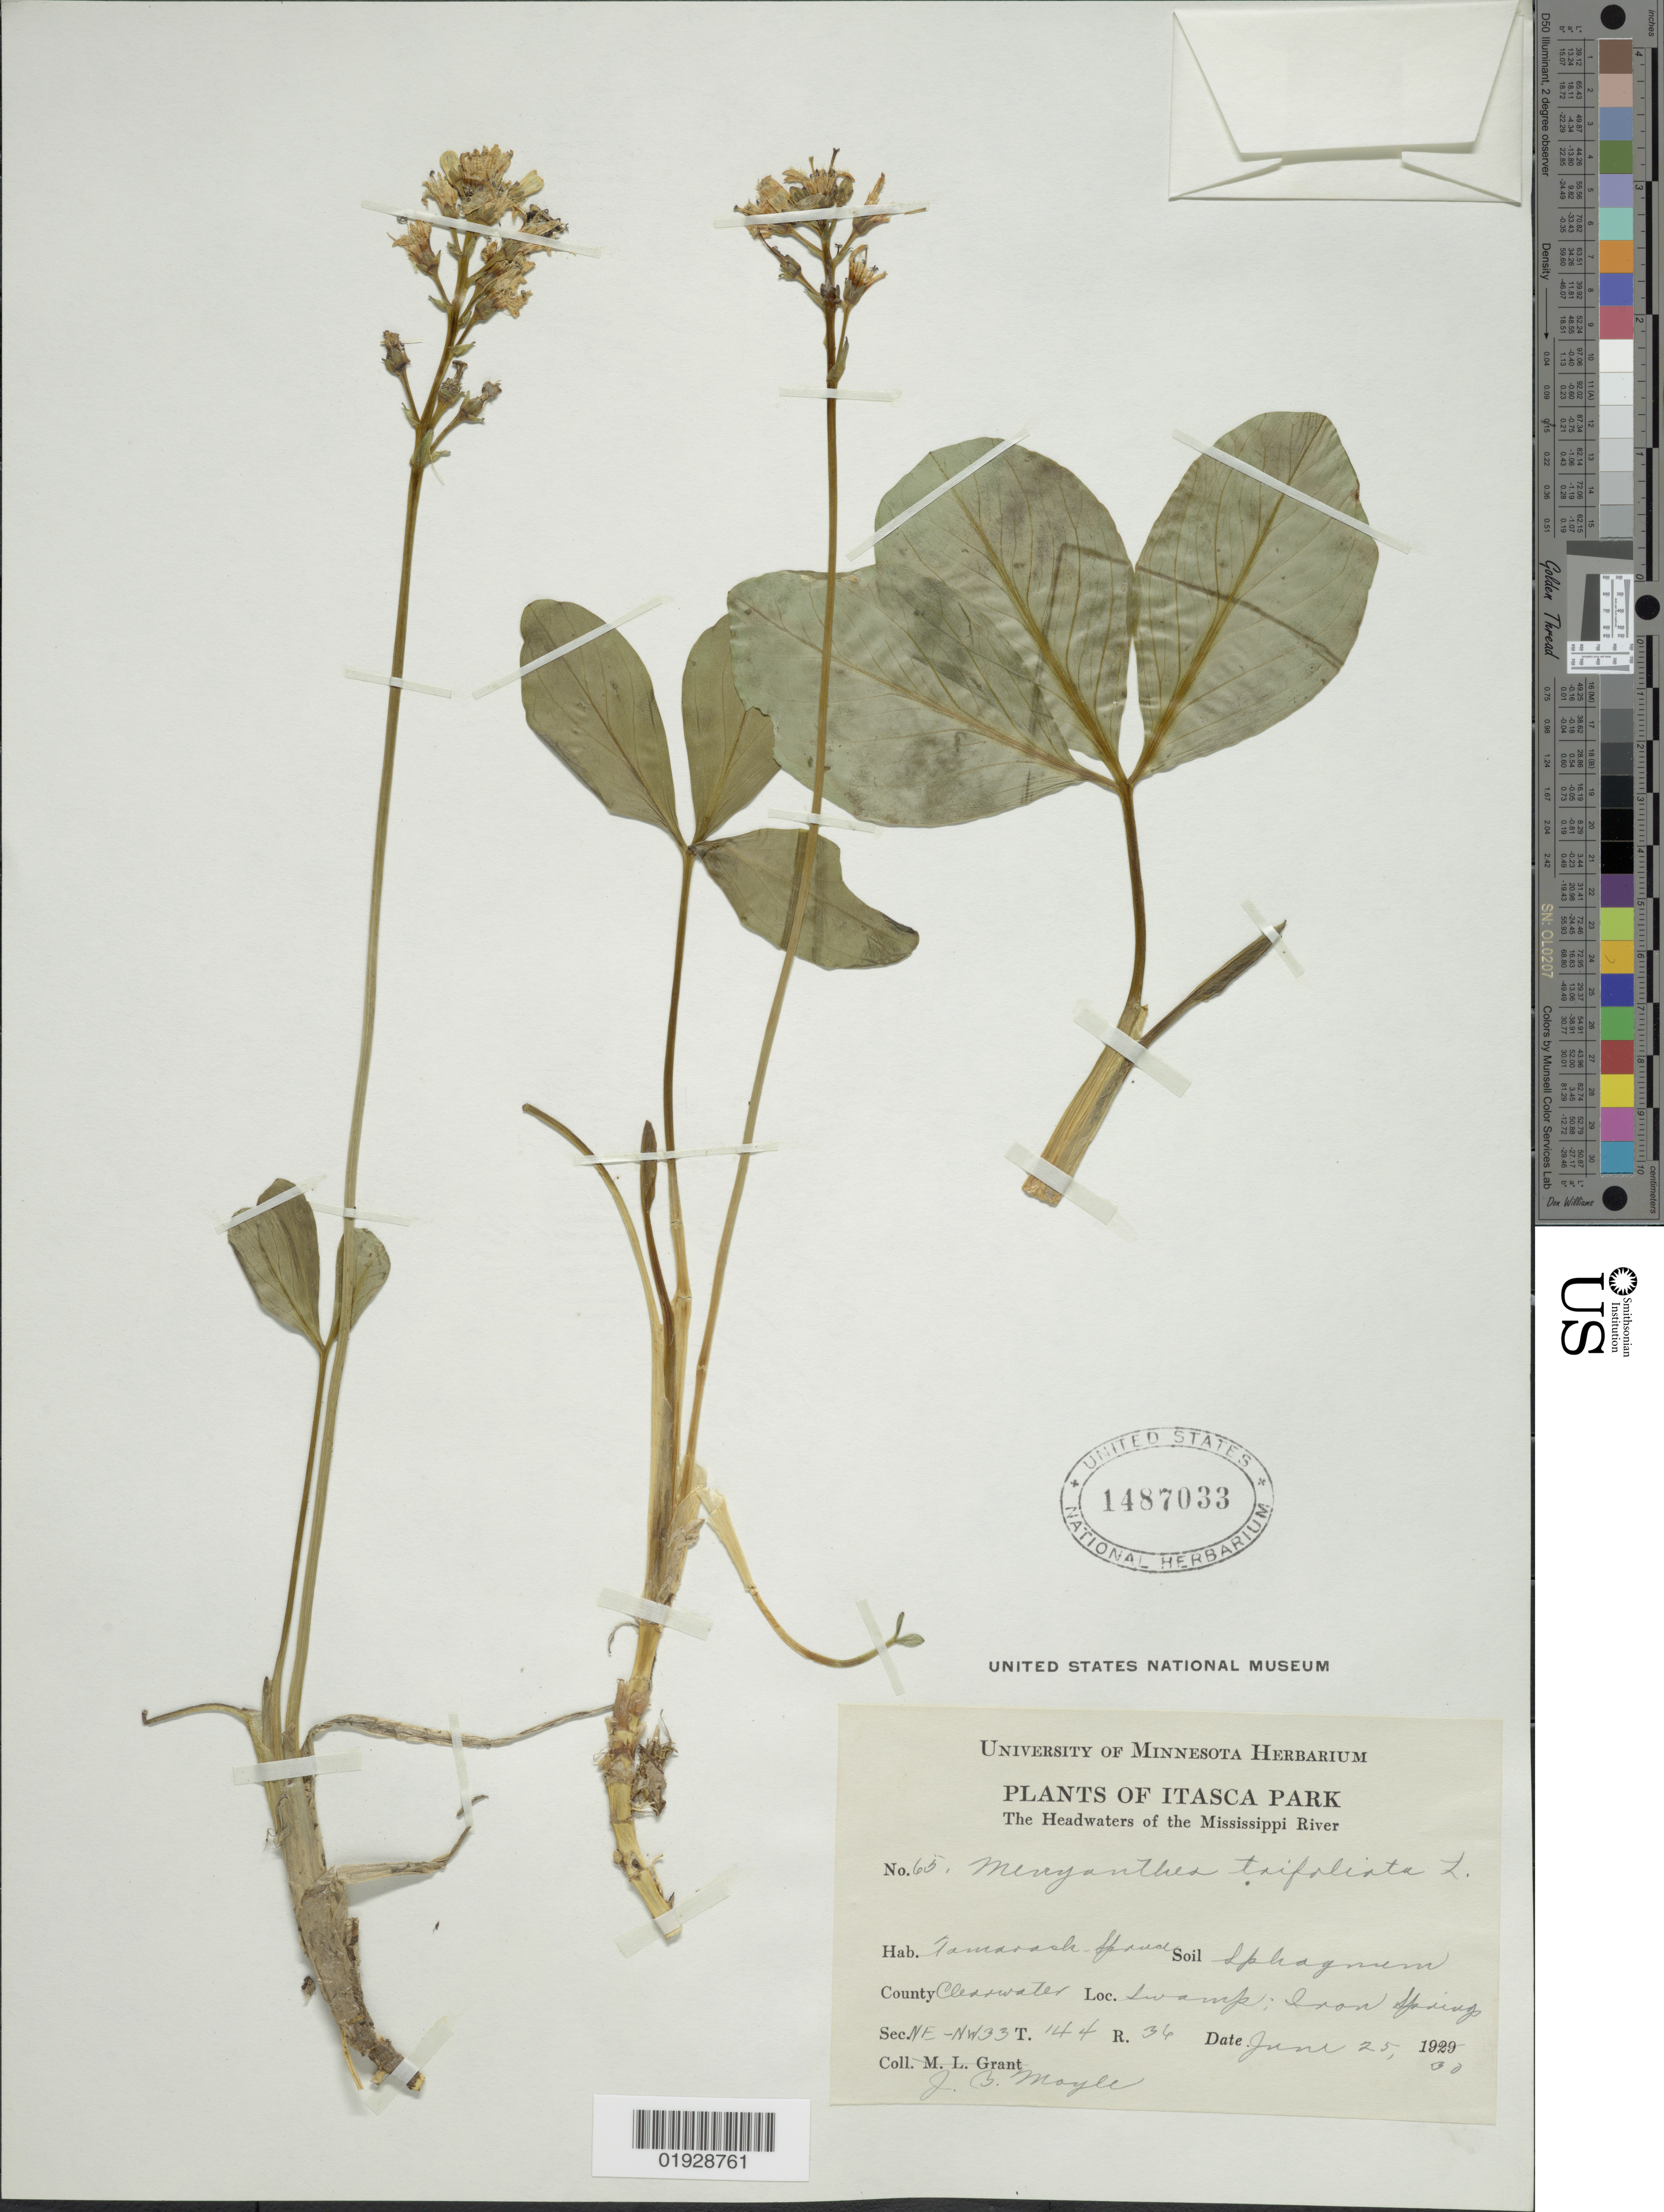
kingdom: Plantae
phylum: Tracheophyta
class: Magnoliopsida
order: Asterales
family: Menyanthaceae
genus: Menyanthes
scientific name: Menyanthes trifoliata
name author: L.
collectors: J. Moyle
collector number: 65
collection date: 1930-06-25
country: United States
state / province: Minnesota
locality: Itasca Park, The Headwaters of the Mississippi River, County Clearwater, Swamp; Iron Springs, Sec. NE-NW33 T144 R34.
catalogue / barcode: US 1487033